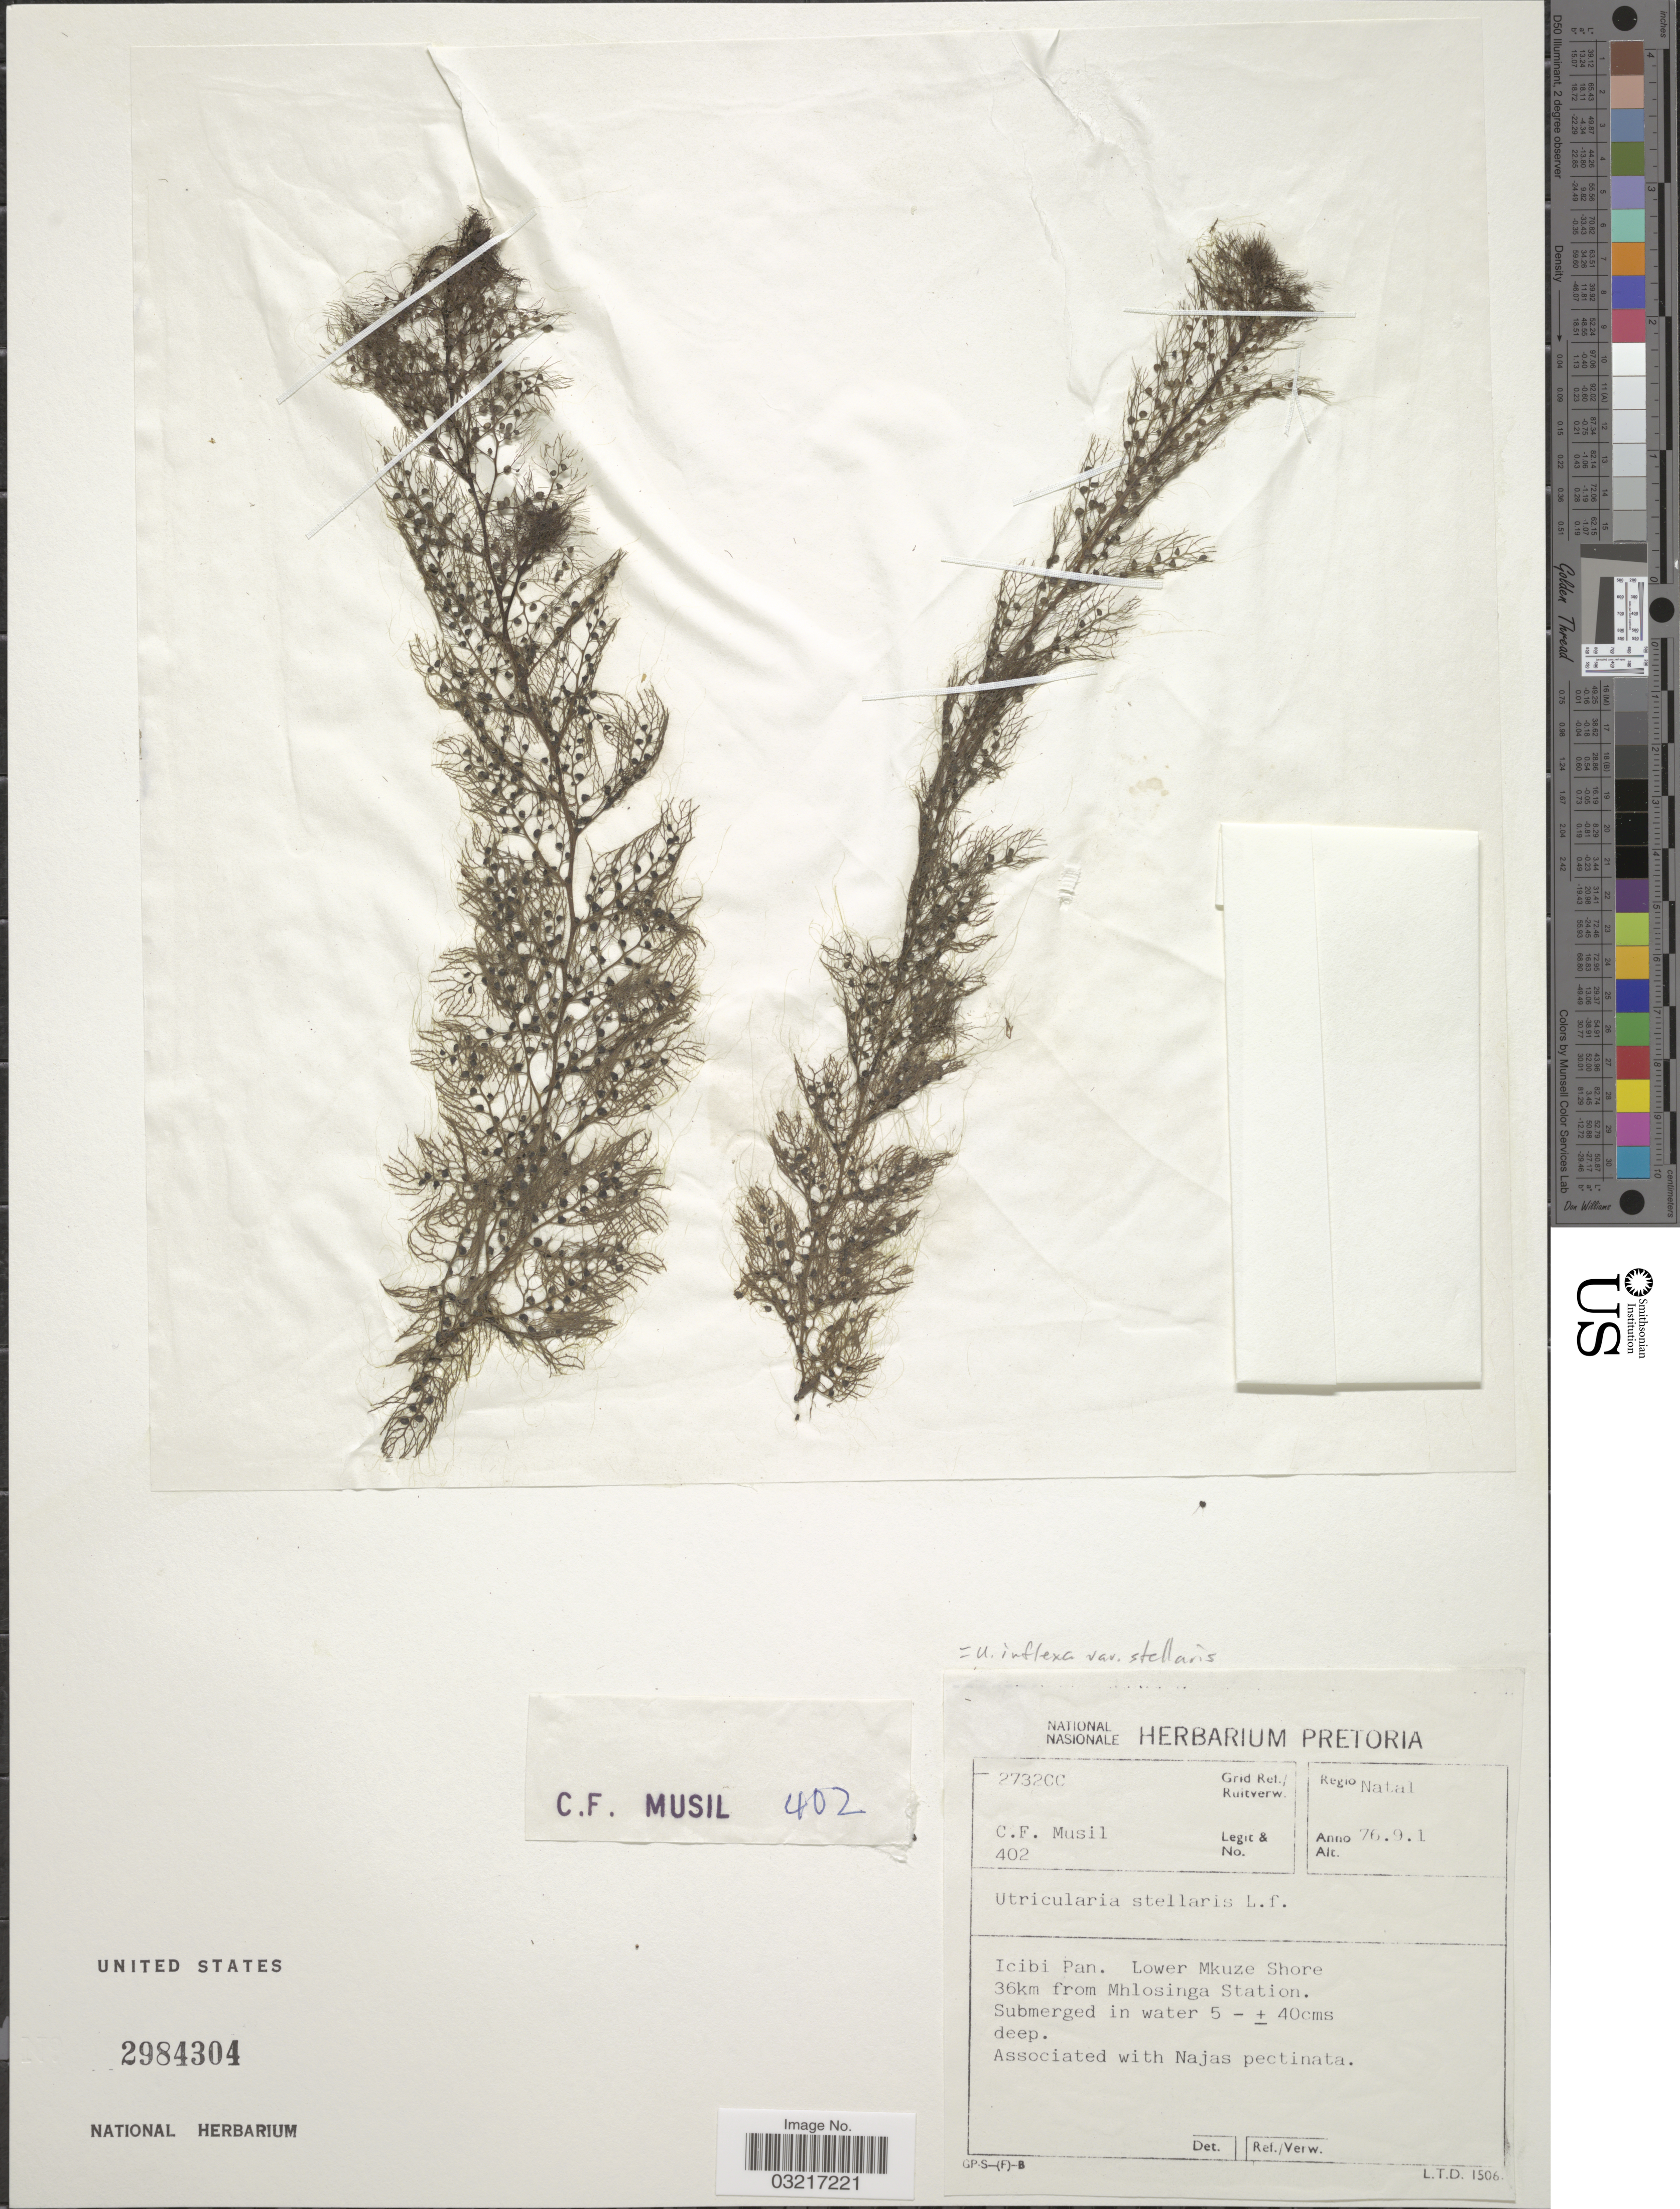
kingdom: Plantae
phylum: Tracheophyta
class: Magnoliopsida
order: Lamiales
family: Lentibulariaceae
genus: Utricularia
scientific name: Utricularia inflexa var. stellaris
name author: (L. f.) P. Taylor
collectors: C. Musil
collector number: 402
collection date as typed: Transcribed d/m/y: 1/9/76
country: South Africa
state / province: KwaZulu-Natal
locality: Regio Natal. Grid Ref./ Ruitverw. 2732CC. Icibi Pan. Lower Mkuze Shore 36km from Bhlosinga Station.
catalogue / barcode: US 2984304